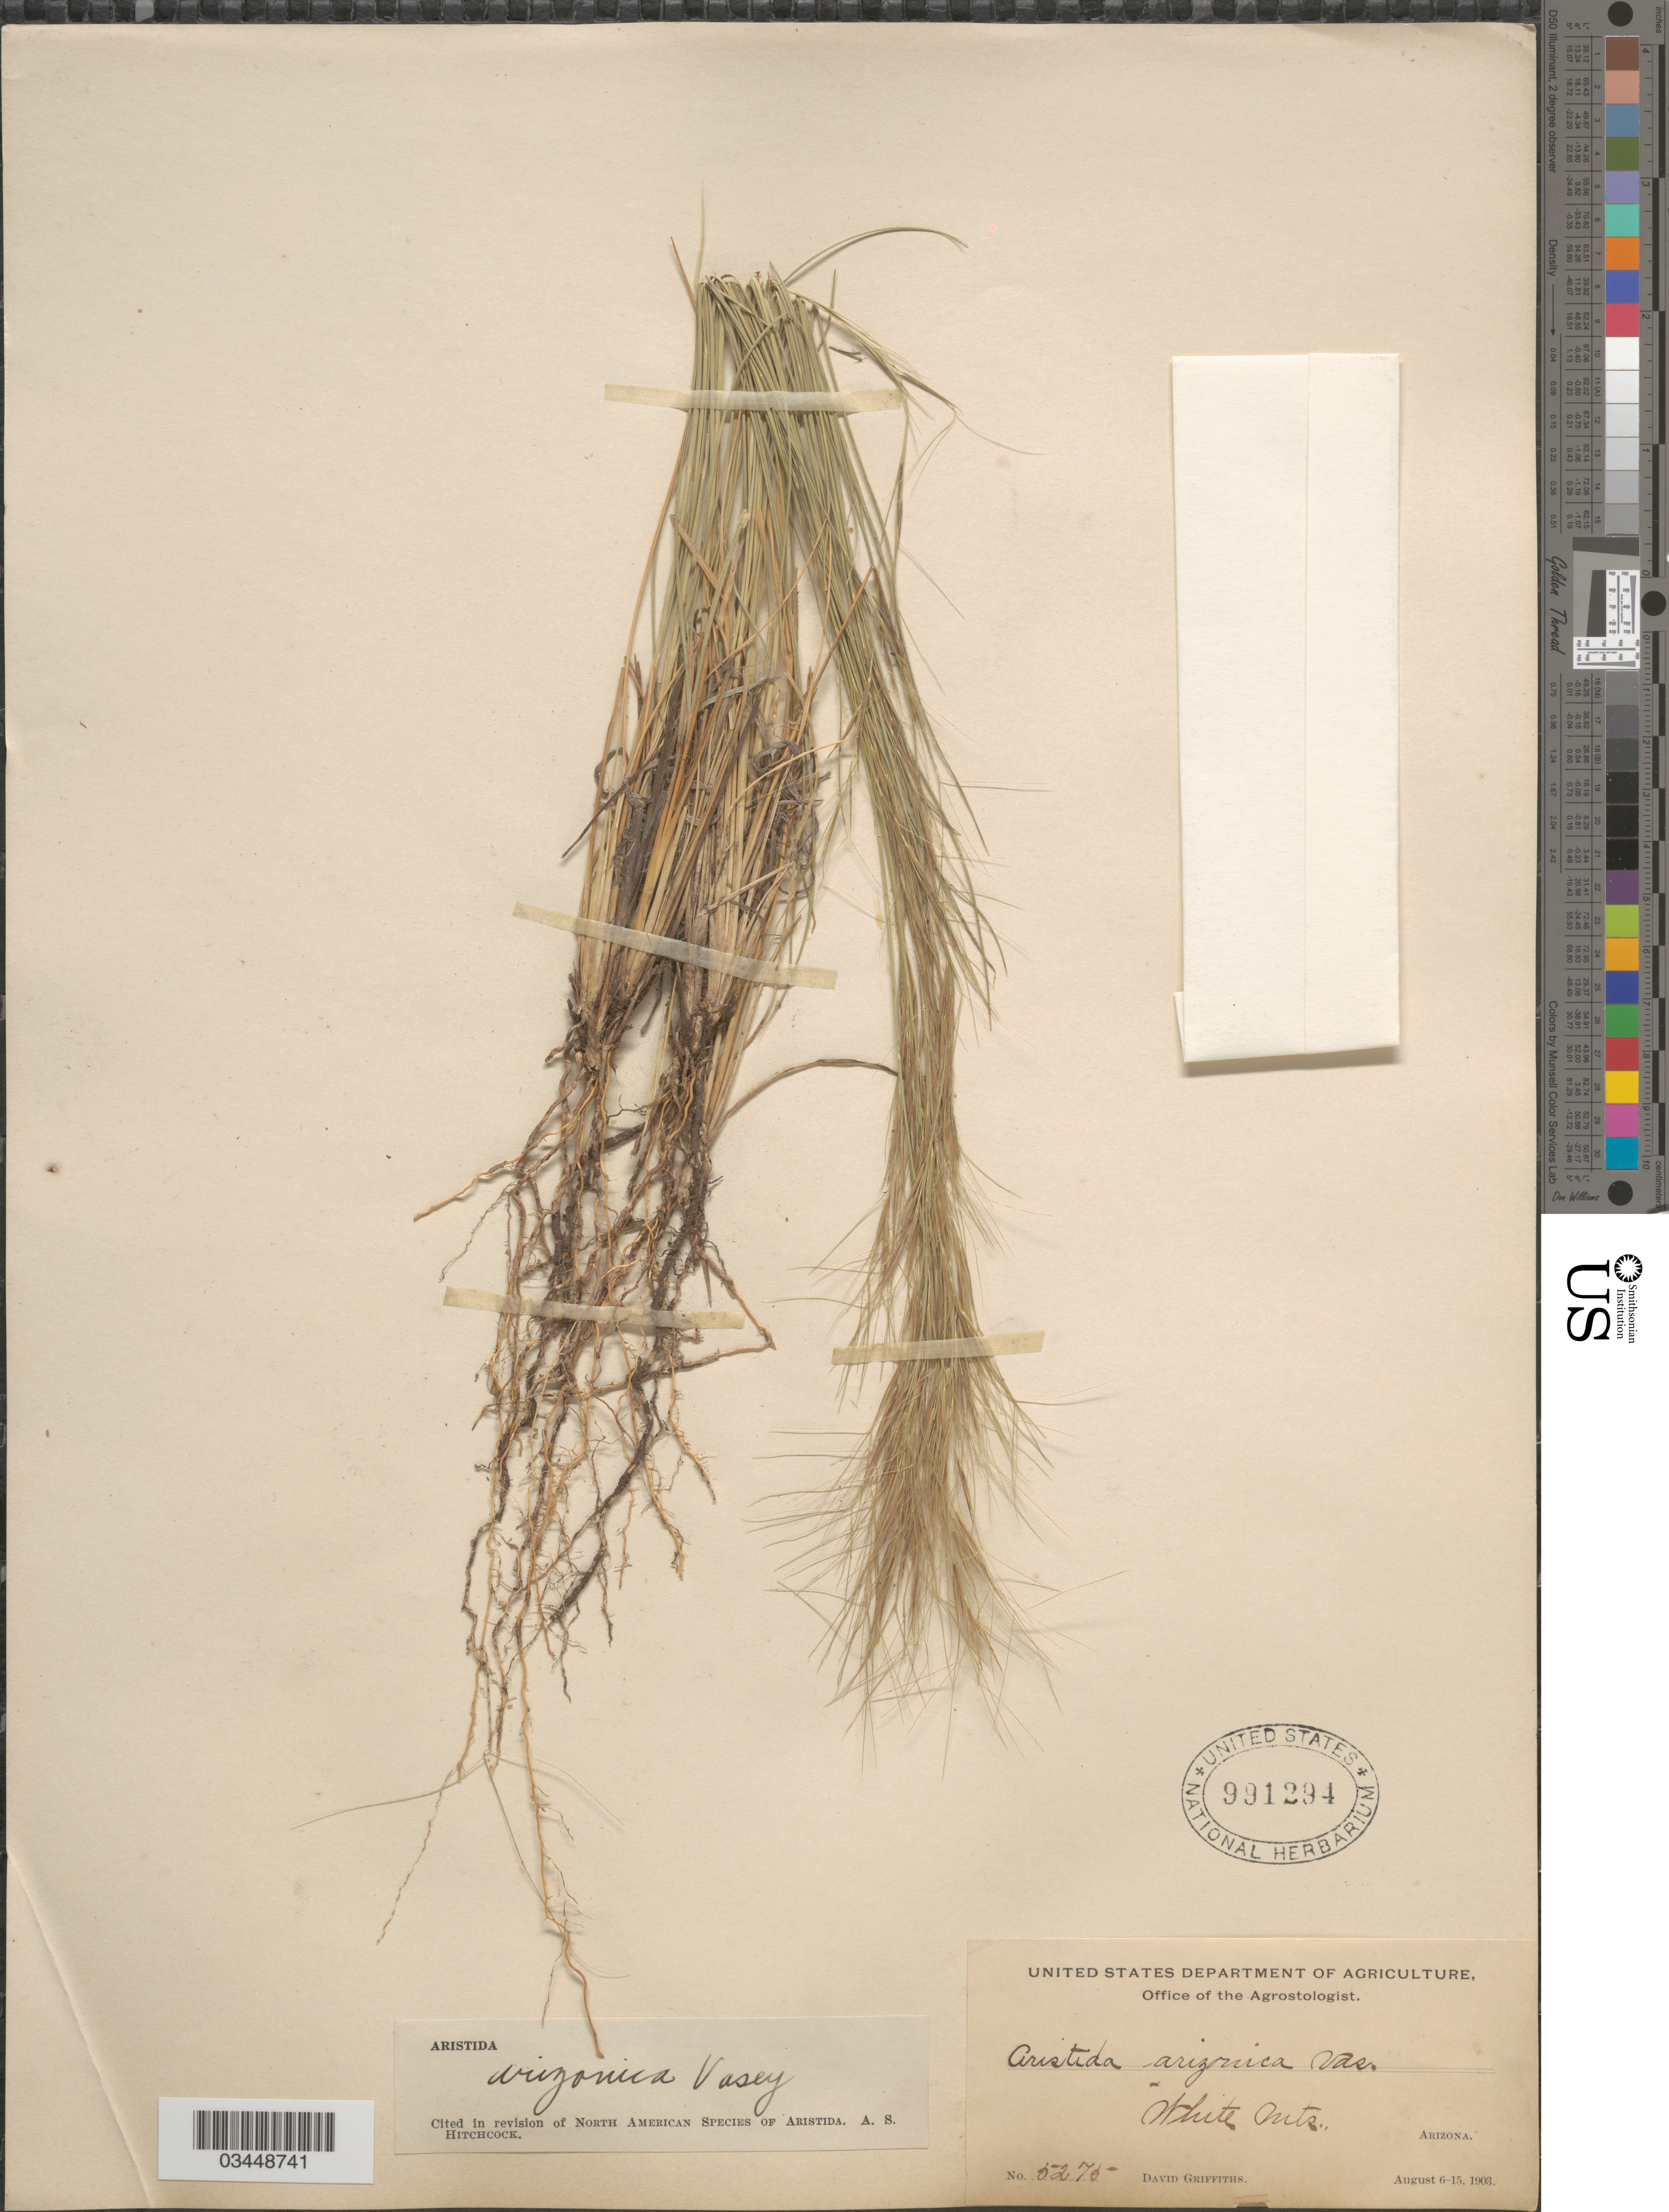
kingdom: Plantae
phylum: Tracheophyta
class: Liliopsida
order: Poales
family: Poaceae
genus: Aristida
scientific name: Aristida arizonica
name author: Vasey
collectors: D. Griffiths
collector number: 5275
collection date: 1903-08-06/1903-08-15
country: United States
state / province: Arizona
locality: White Mts.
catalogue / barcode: US 991294